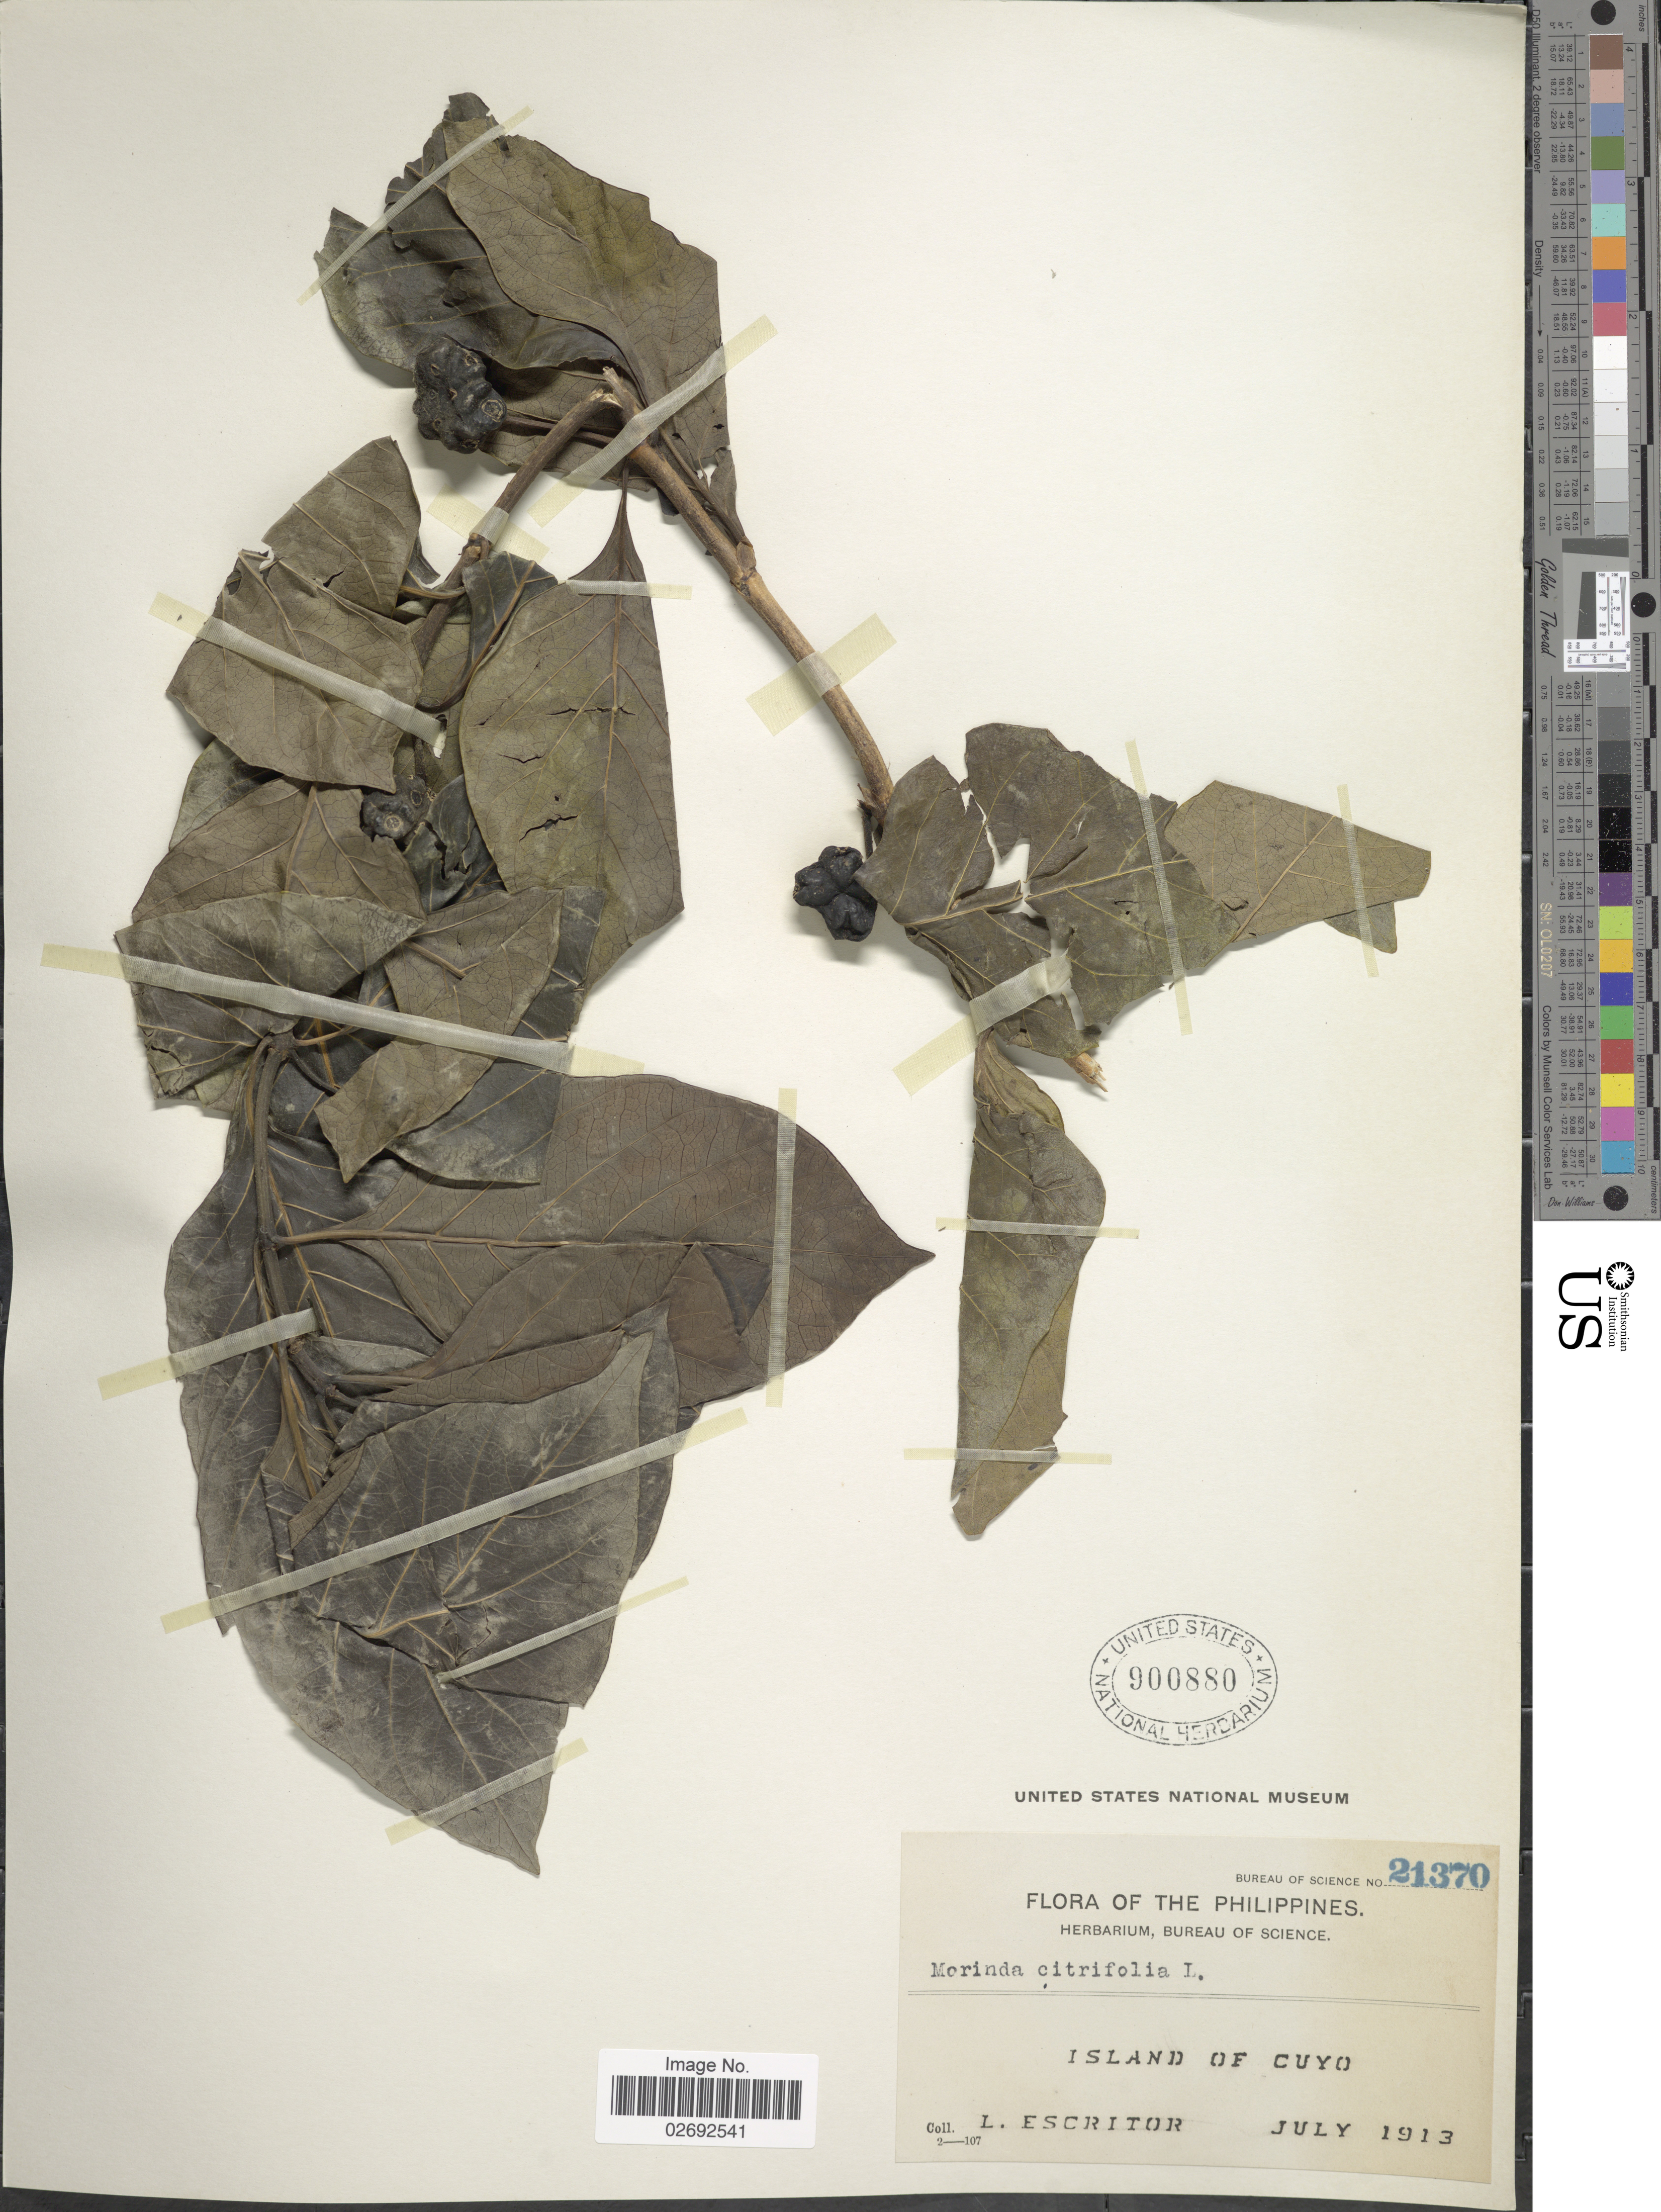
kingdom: Plantae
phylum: Tracheophyta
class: Magnoliopsida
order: Gentianales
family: Rubiaceae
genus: Morinda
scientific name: Morinda citrifolia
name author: L.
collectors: L. Escritor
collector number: Bureau of Science 21370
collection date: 1913-07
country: Philippines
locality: Island of Cuyo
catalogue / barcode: US 900880